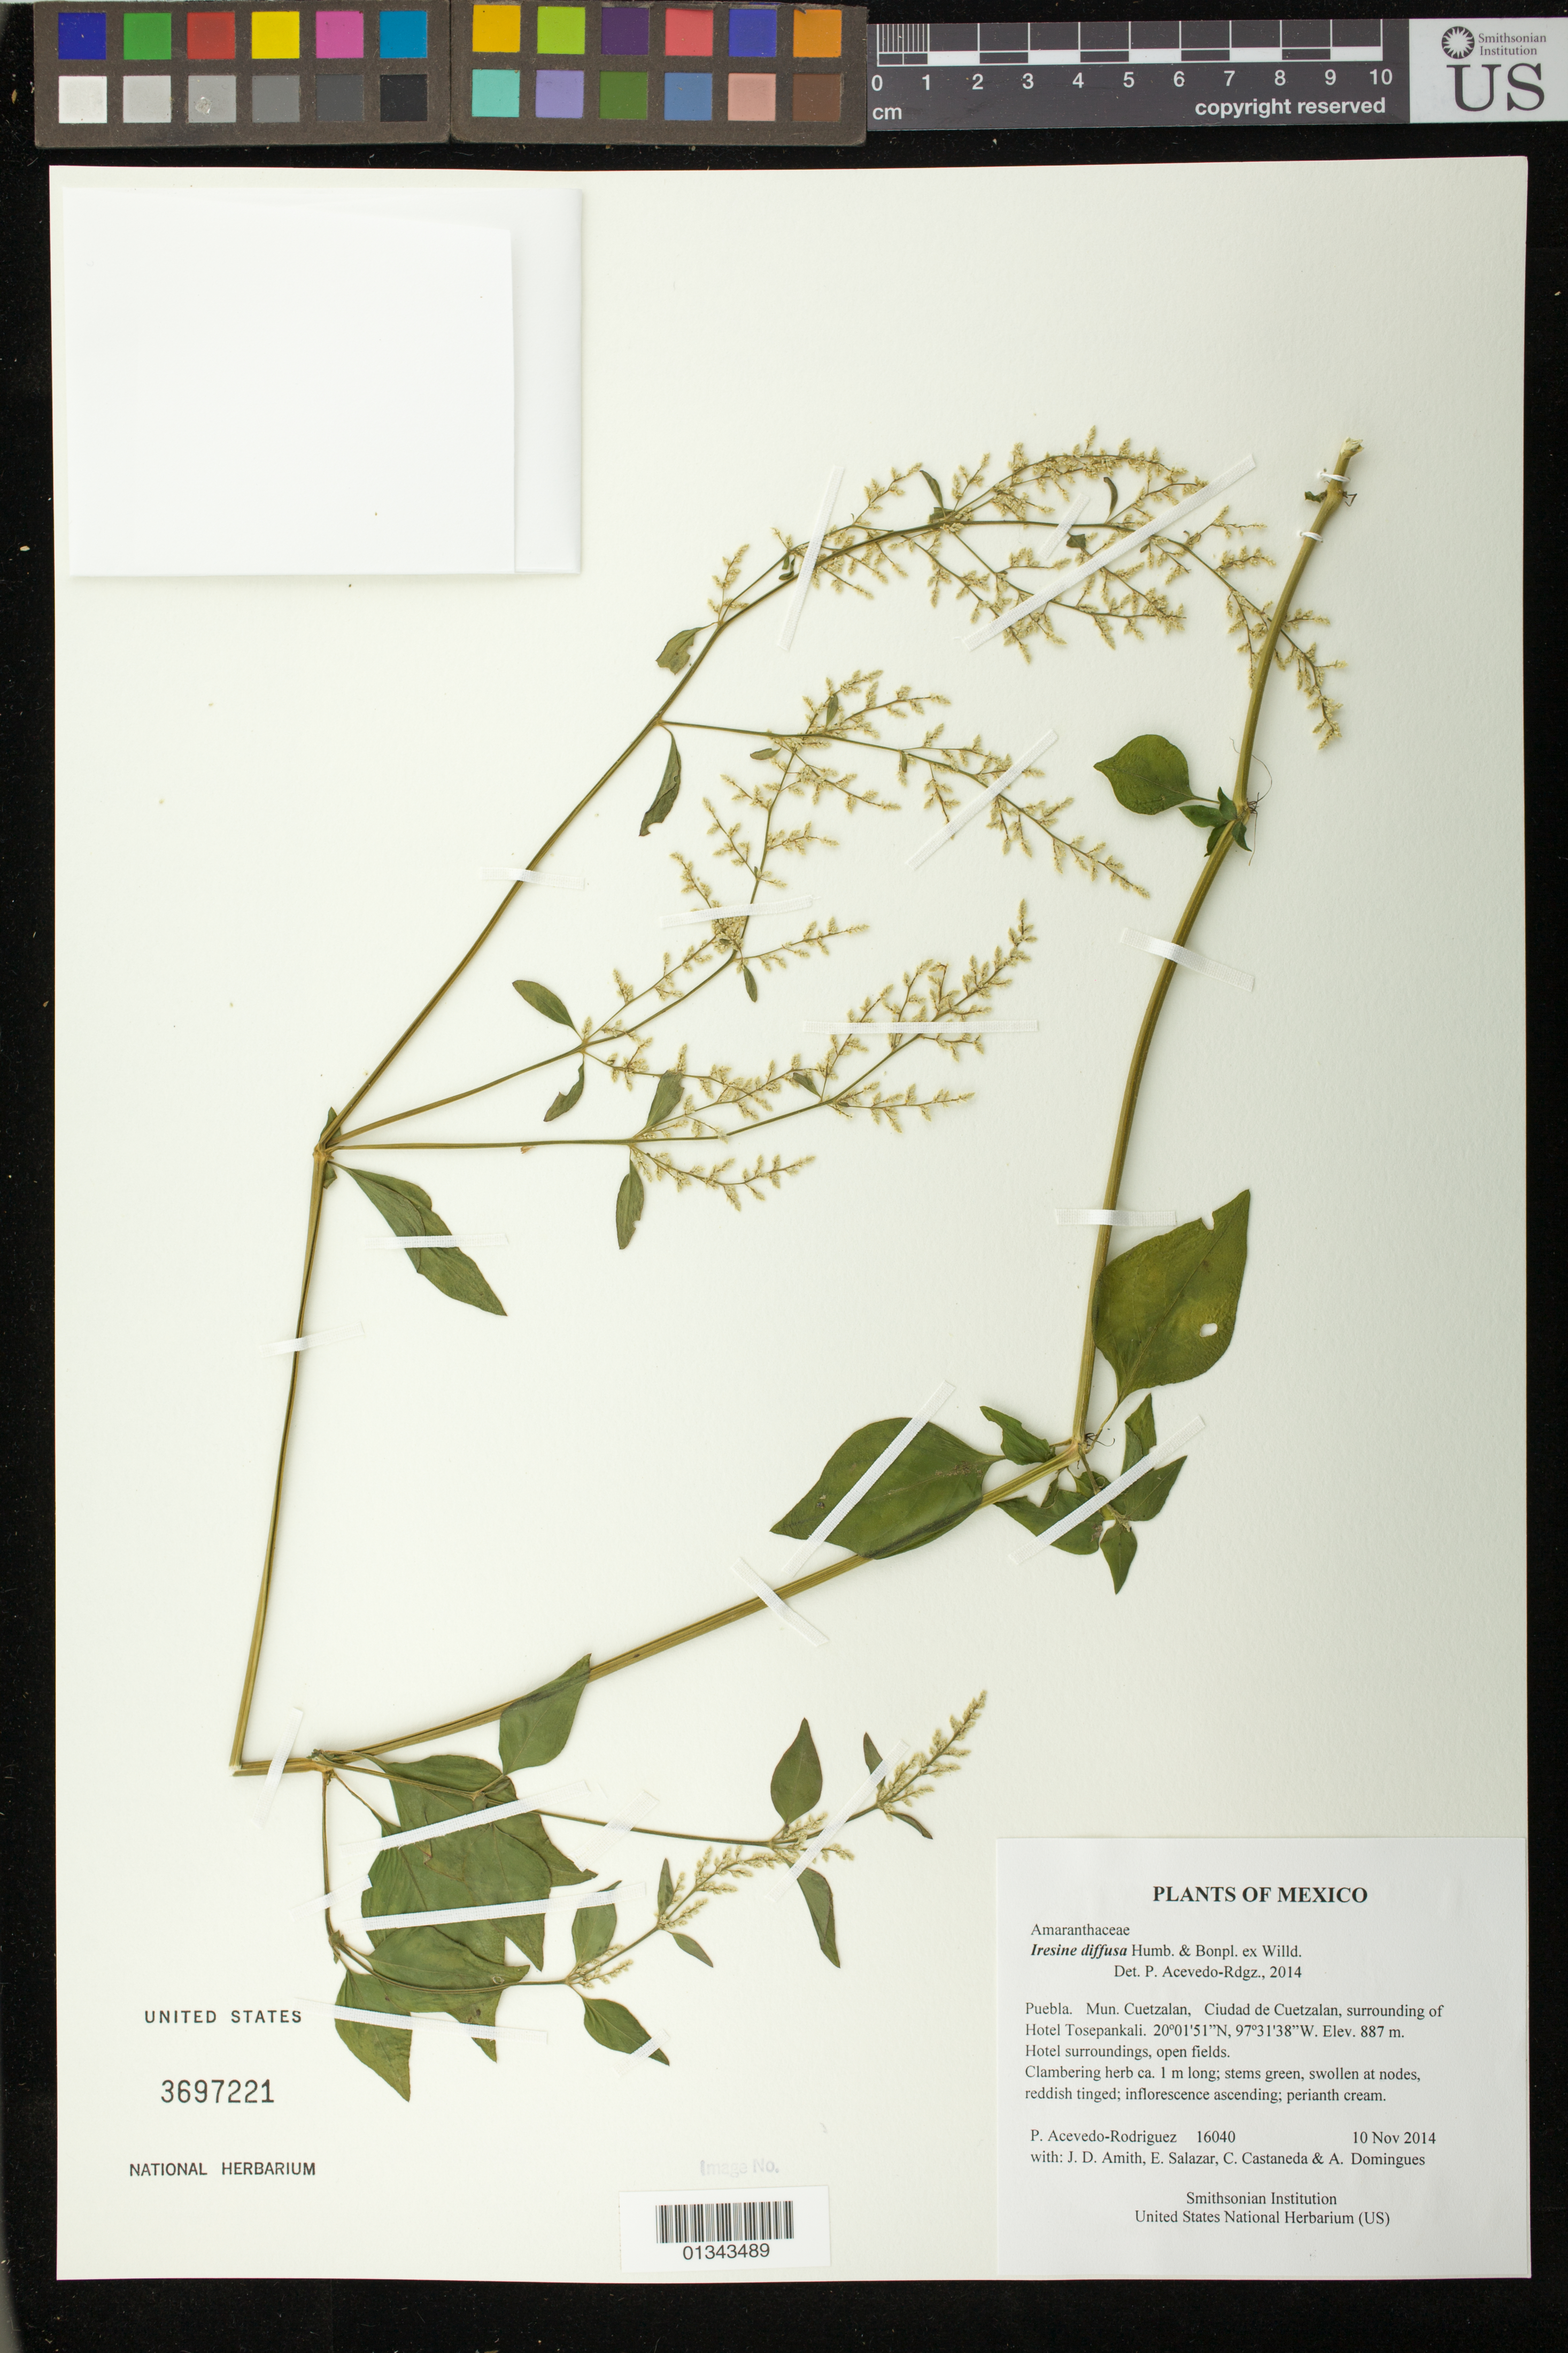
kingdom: Plantae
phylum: Tracheophyta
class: Magnoliopsida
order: Caryophyllales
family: Amaranthaceae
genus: Iresine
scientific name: Iresine diffusa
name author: Humb. & Bonpl. ex Willd.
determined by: Acevedo-Rodríguez, P., (BOT), Smithsonian Institution - National Museum of Natural History (UNITED STATES)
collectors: P. Acevedo-Rodr., J. D. Amith, E. Salazar, C. Castaneda & A. Domingues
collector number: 16040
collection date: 2014-11-10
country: Mexico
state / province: Puebla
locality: Mun. Cuetzalan, Ciudad de Cuetzalan, surrounding of Hotel Tosepankali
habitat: Hotel surroundings, open fields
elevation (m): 887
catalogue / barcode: US 3697221